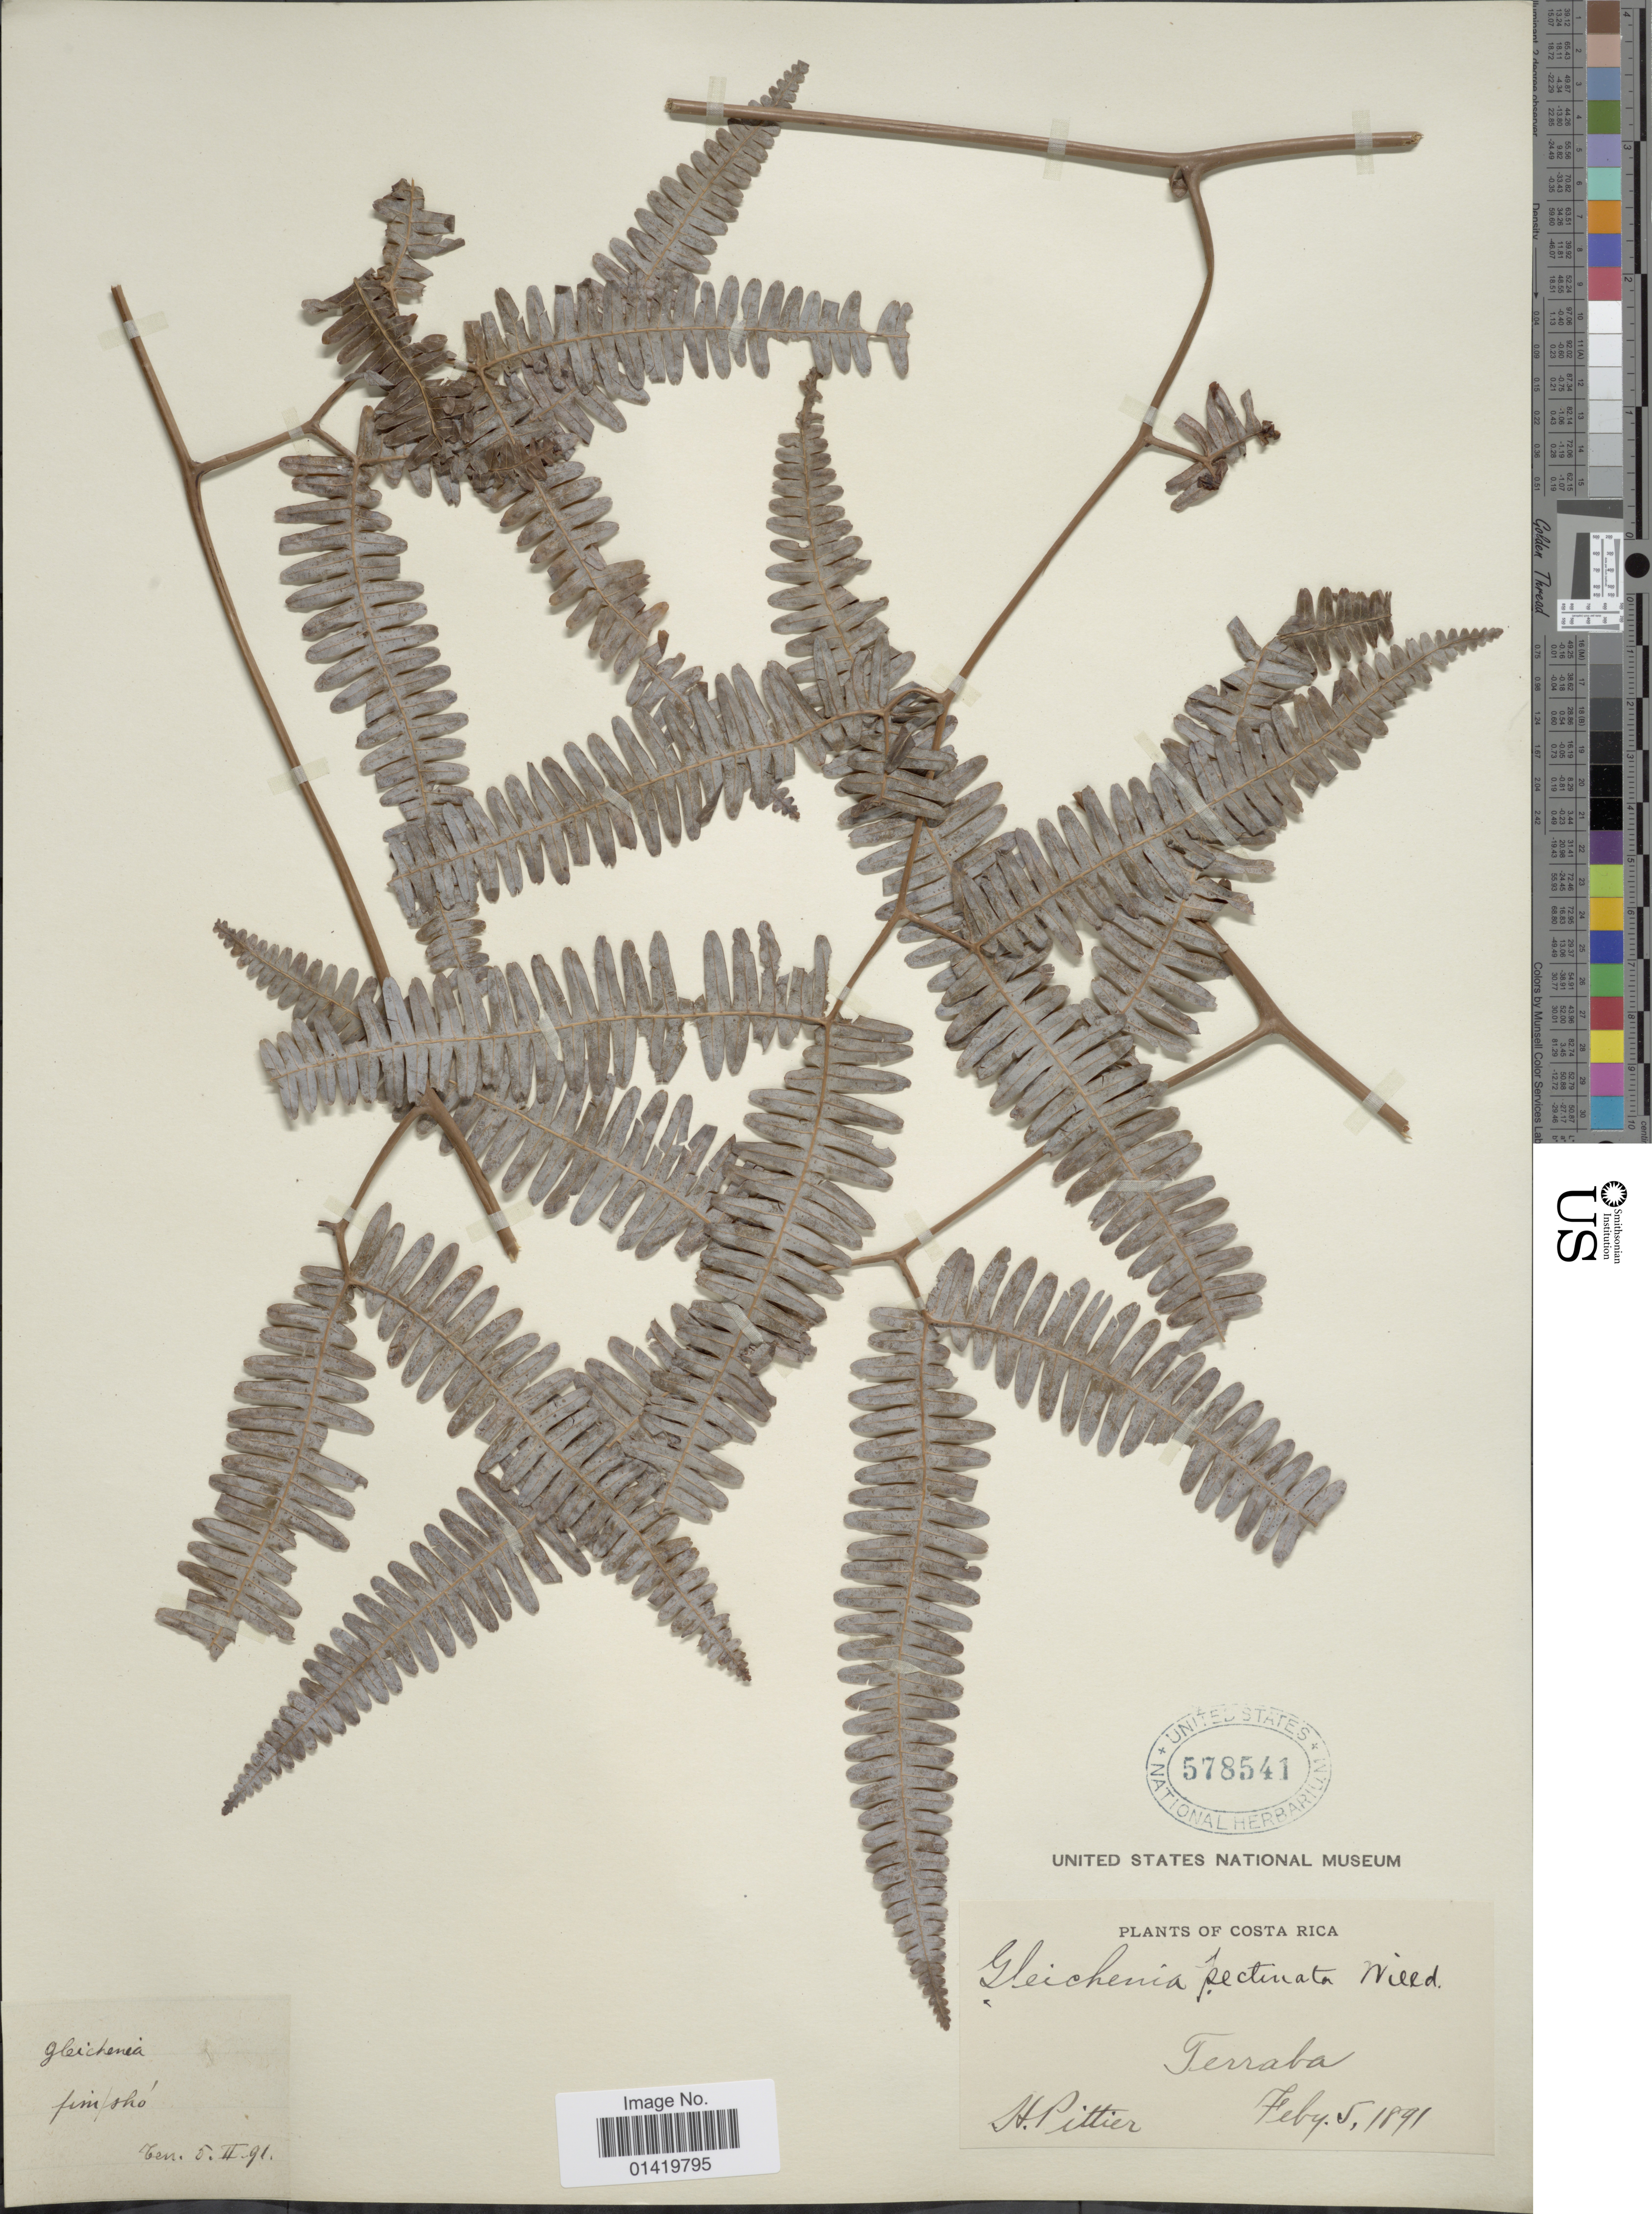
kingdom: Plantae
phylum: Tracheophyta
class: Polypodiopsida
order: Gleicheniales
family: Gleicheniaceae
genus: Gleichenella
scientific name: Gleichenella pectinata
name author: (Willd.) Ching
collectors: H. F. Pittier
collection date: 1891-02-05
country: Costa Rica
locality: Terraba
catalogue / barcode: US 578541